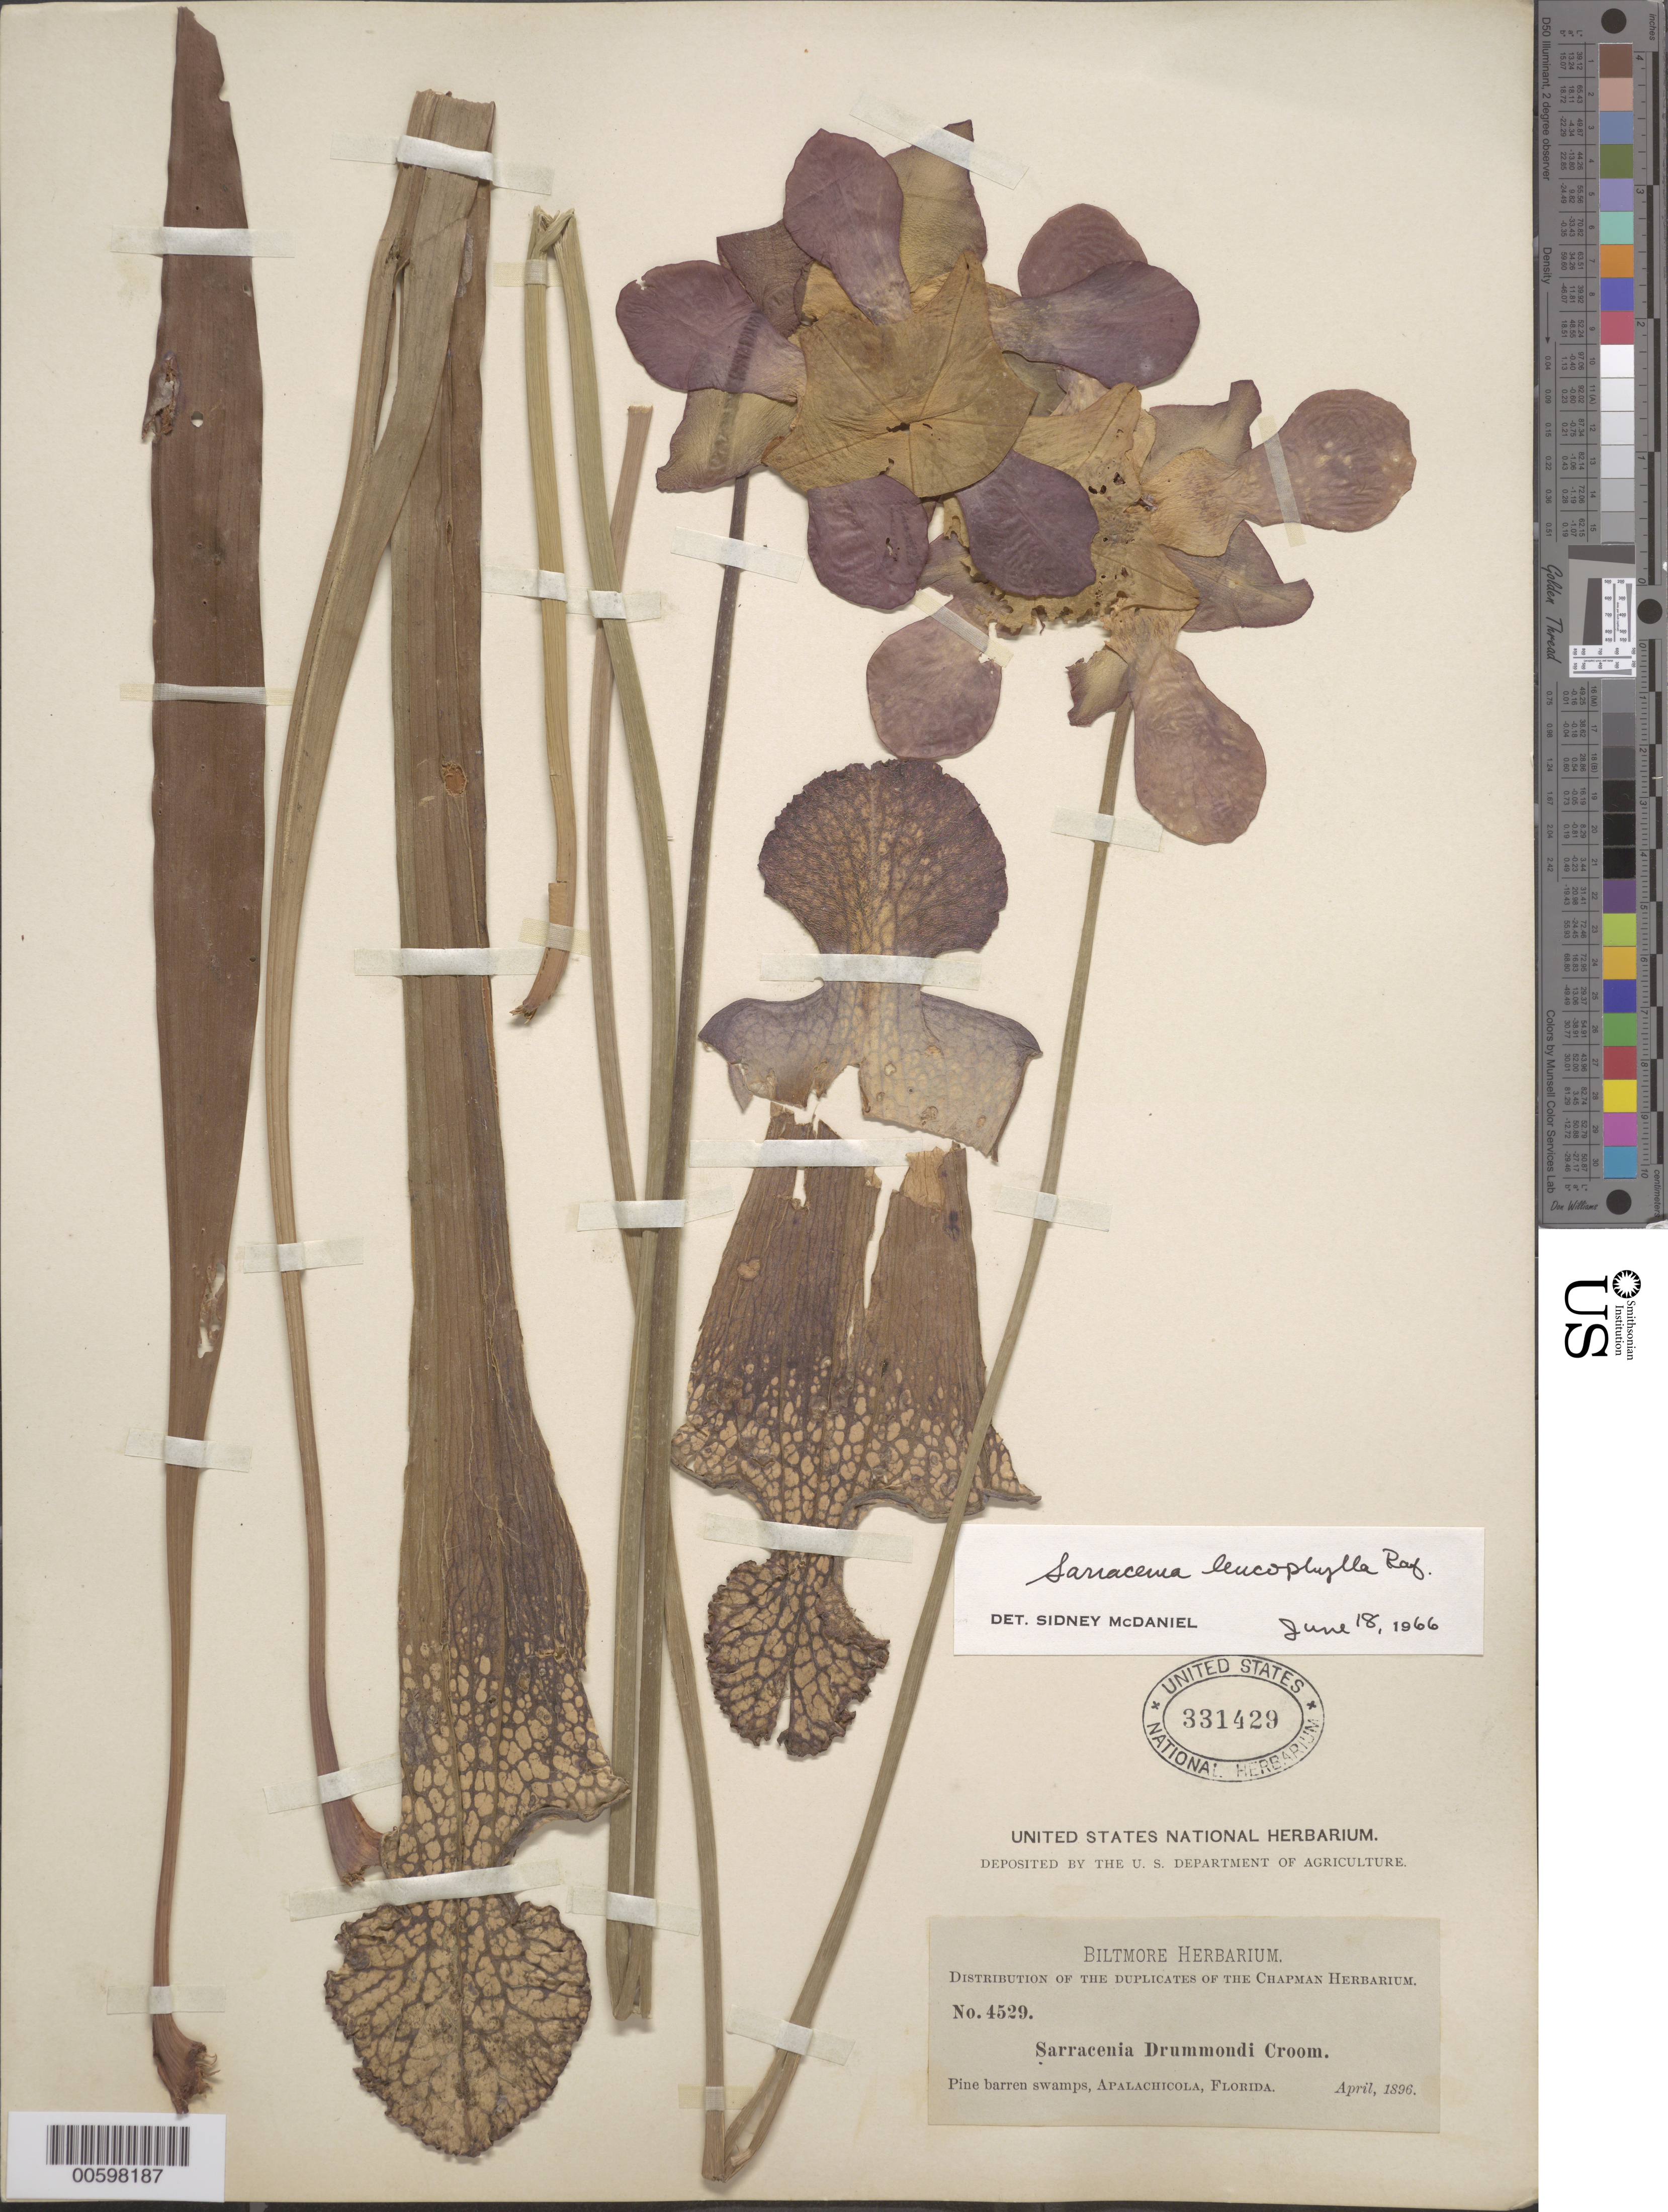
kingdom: Plantae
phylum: Tracheophyta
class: Magnoliopsida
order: Ericales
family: Sarraceniaceae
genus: Sarracenia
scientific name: Sarracenia leucophylla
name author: Raf.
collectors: A. Chapman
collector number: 4529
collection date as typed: Apr 1896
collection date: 1896-04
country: United States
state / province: Florida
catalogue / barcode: US 331429